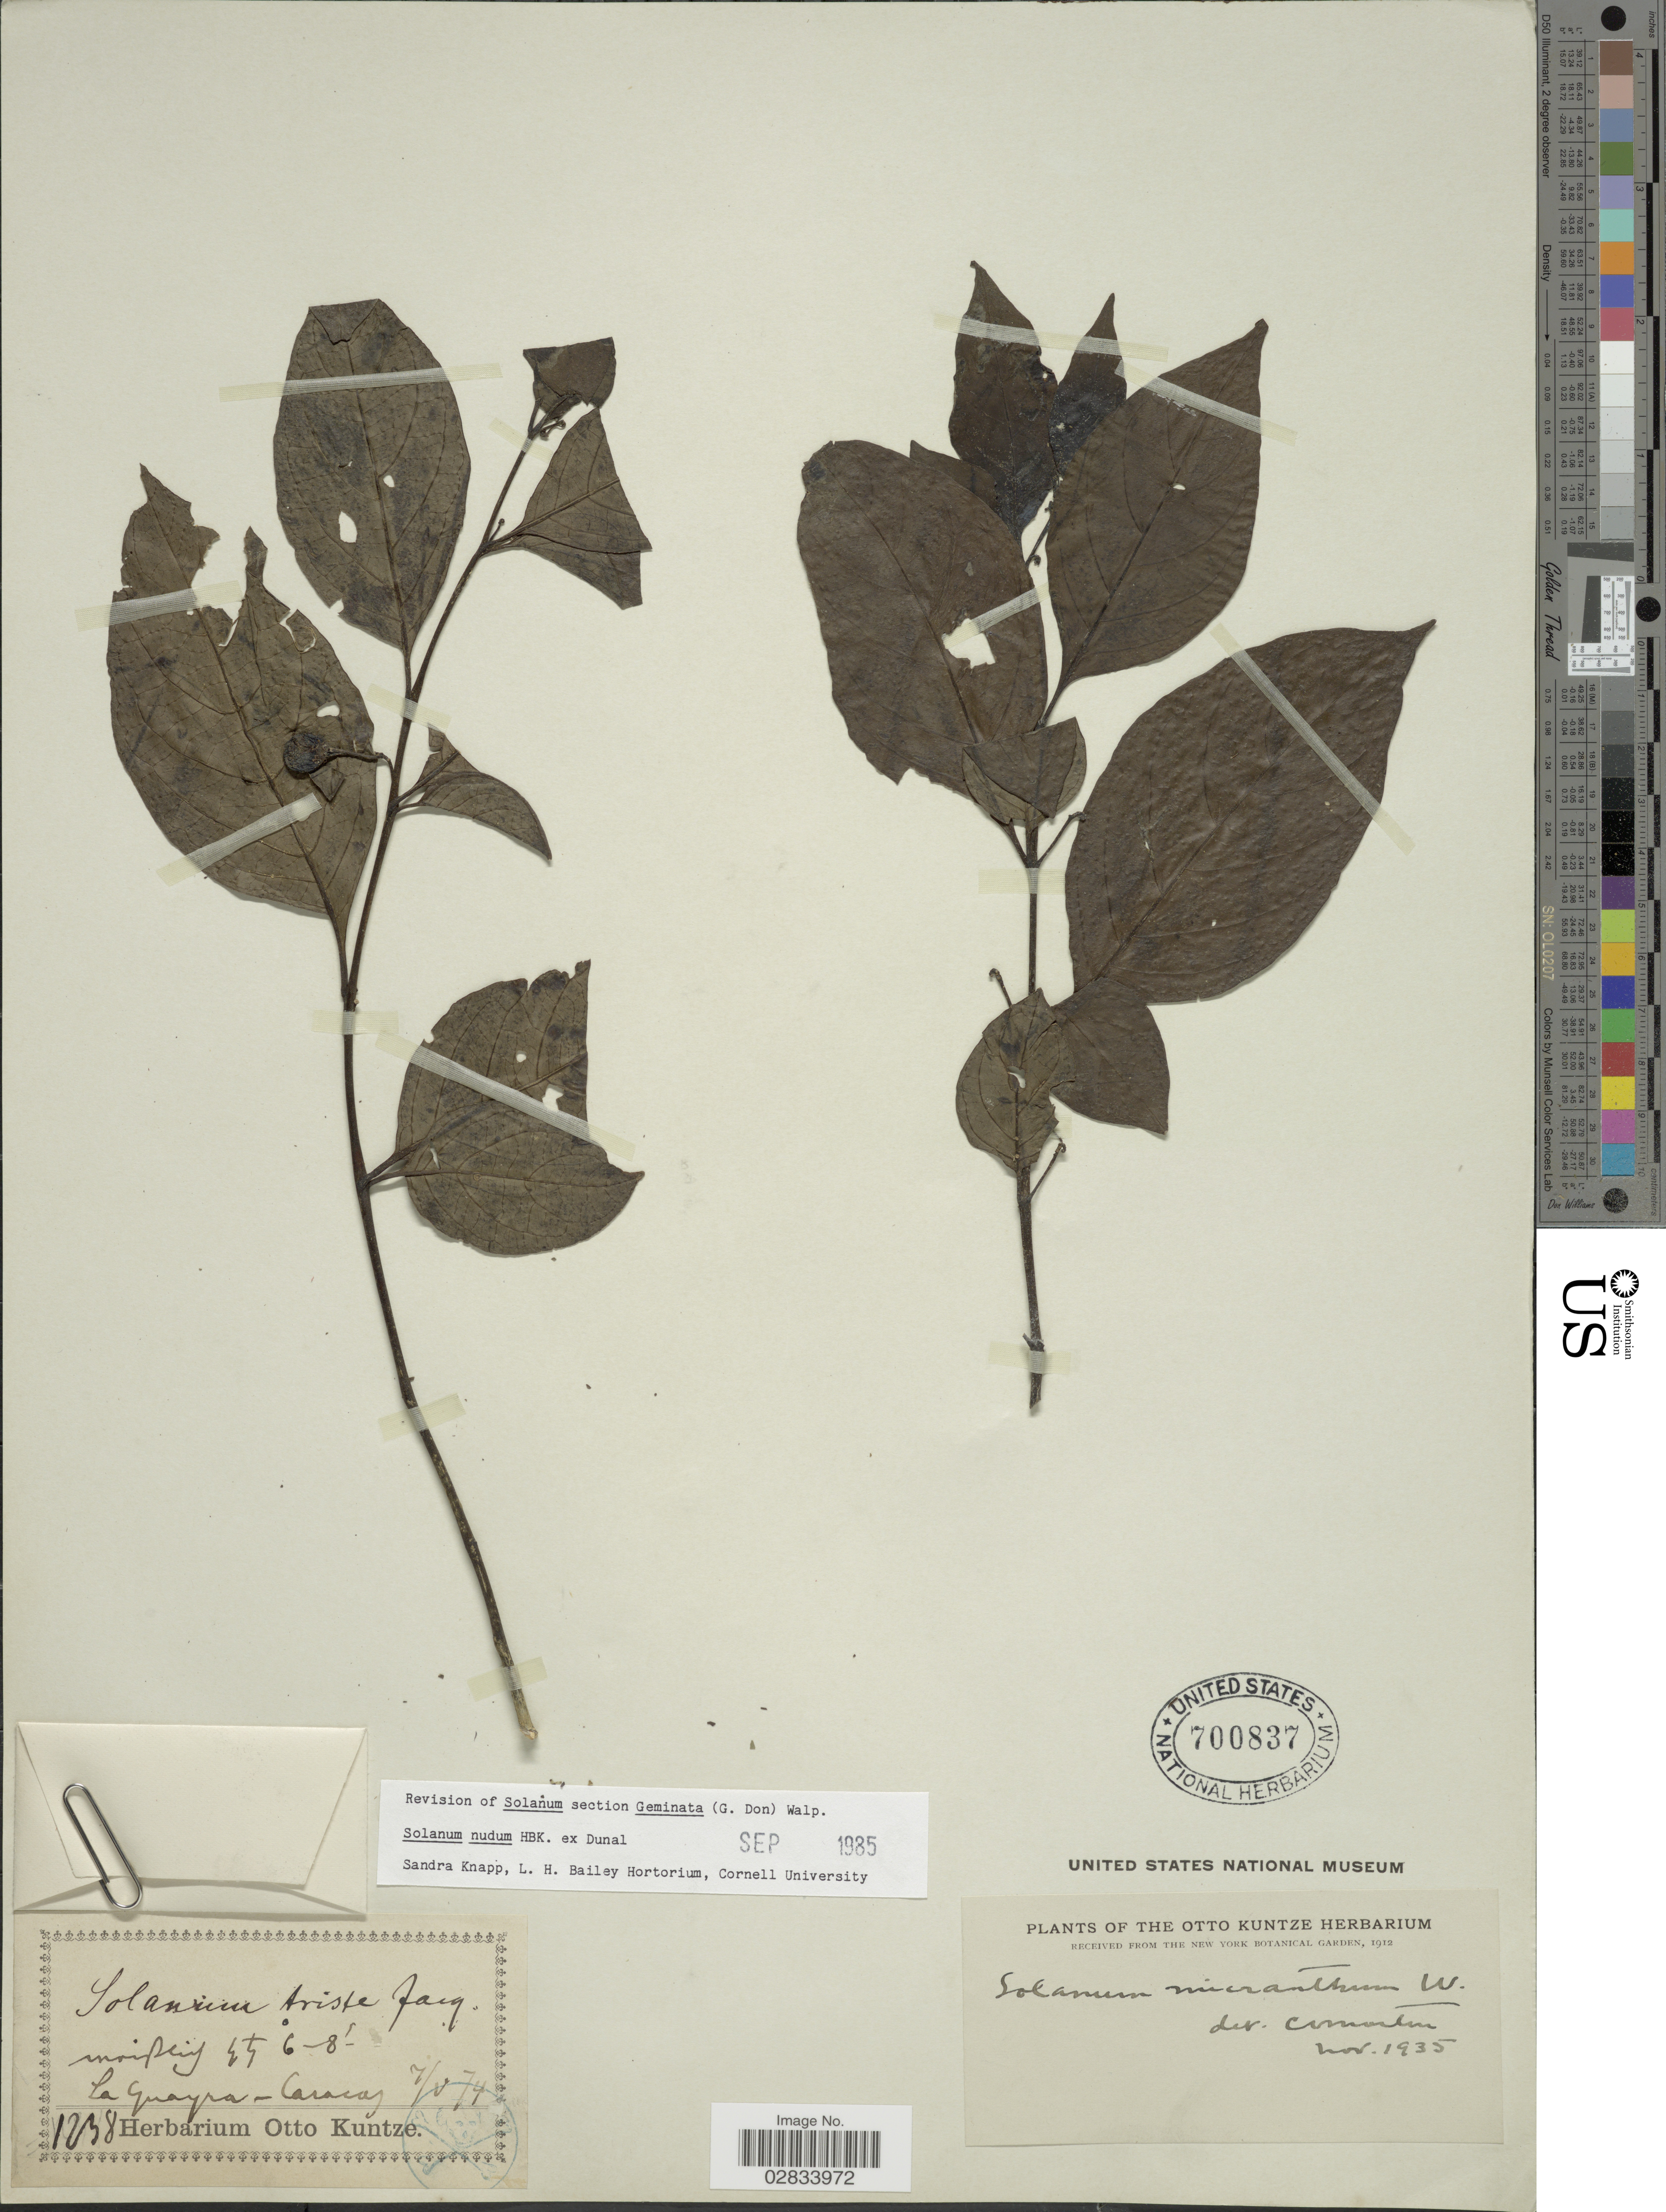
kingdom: Plantae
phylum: Tracheophyta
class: Magnoliopsida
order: Solanales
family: Solanaceae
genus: Solanum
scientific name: Solanum nudum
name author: Dunal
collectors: C.E.O. Kuntze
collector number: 1238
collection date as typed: Transcribed d/m/y: 7/5/74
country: Venezuela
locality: La Guayra - Caracay.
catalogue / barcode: US 700837